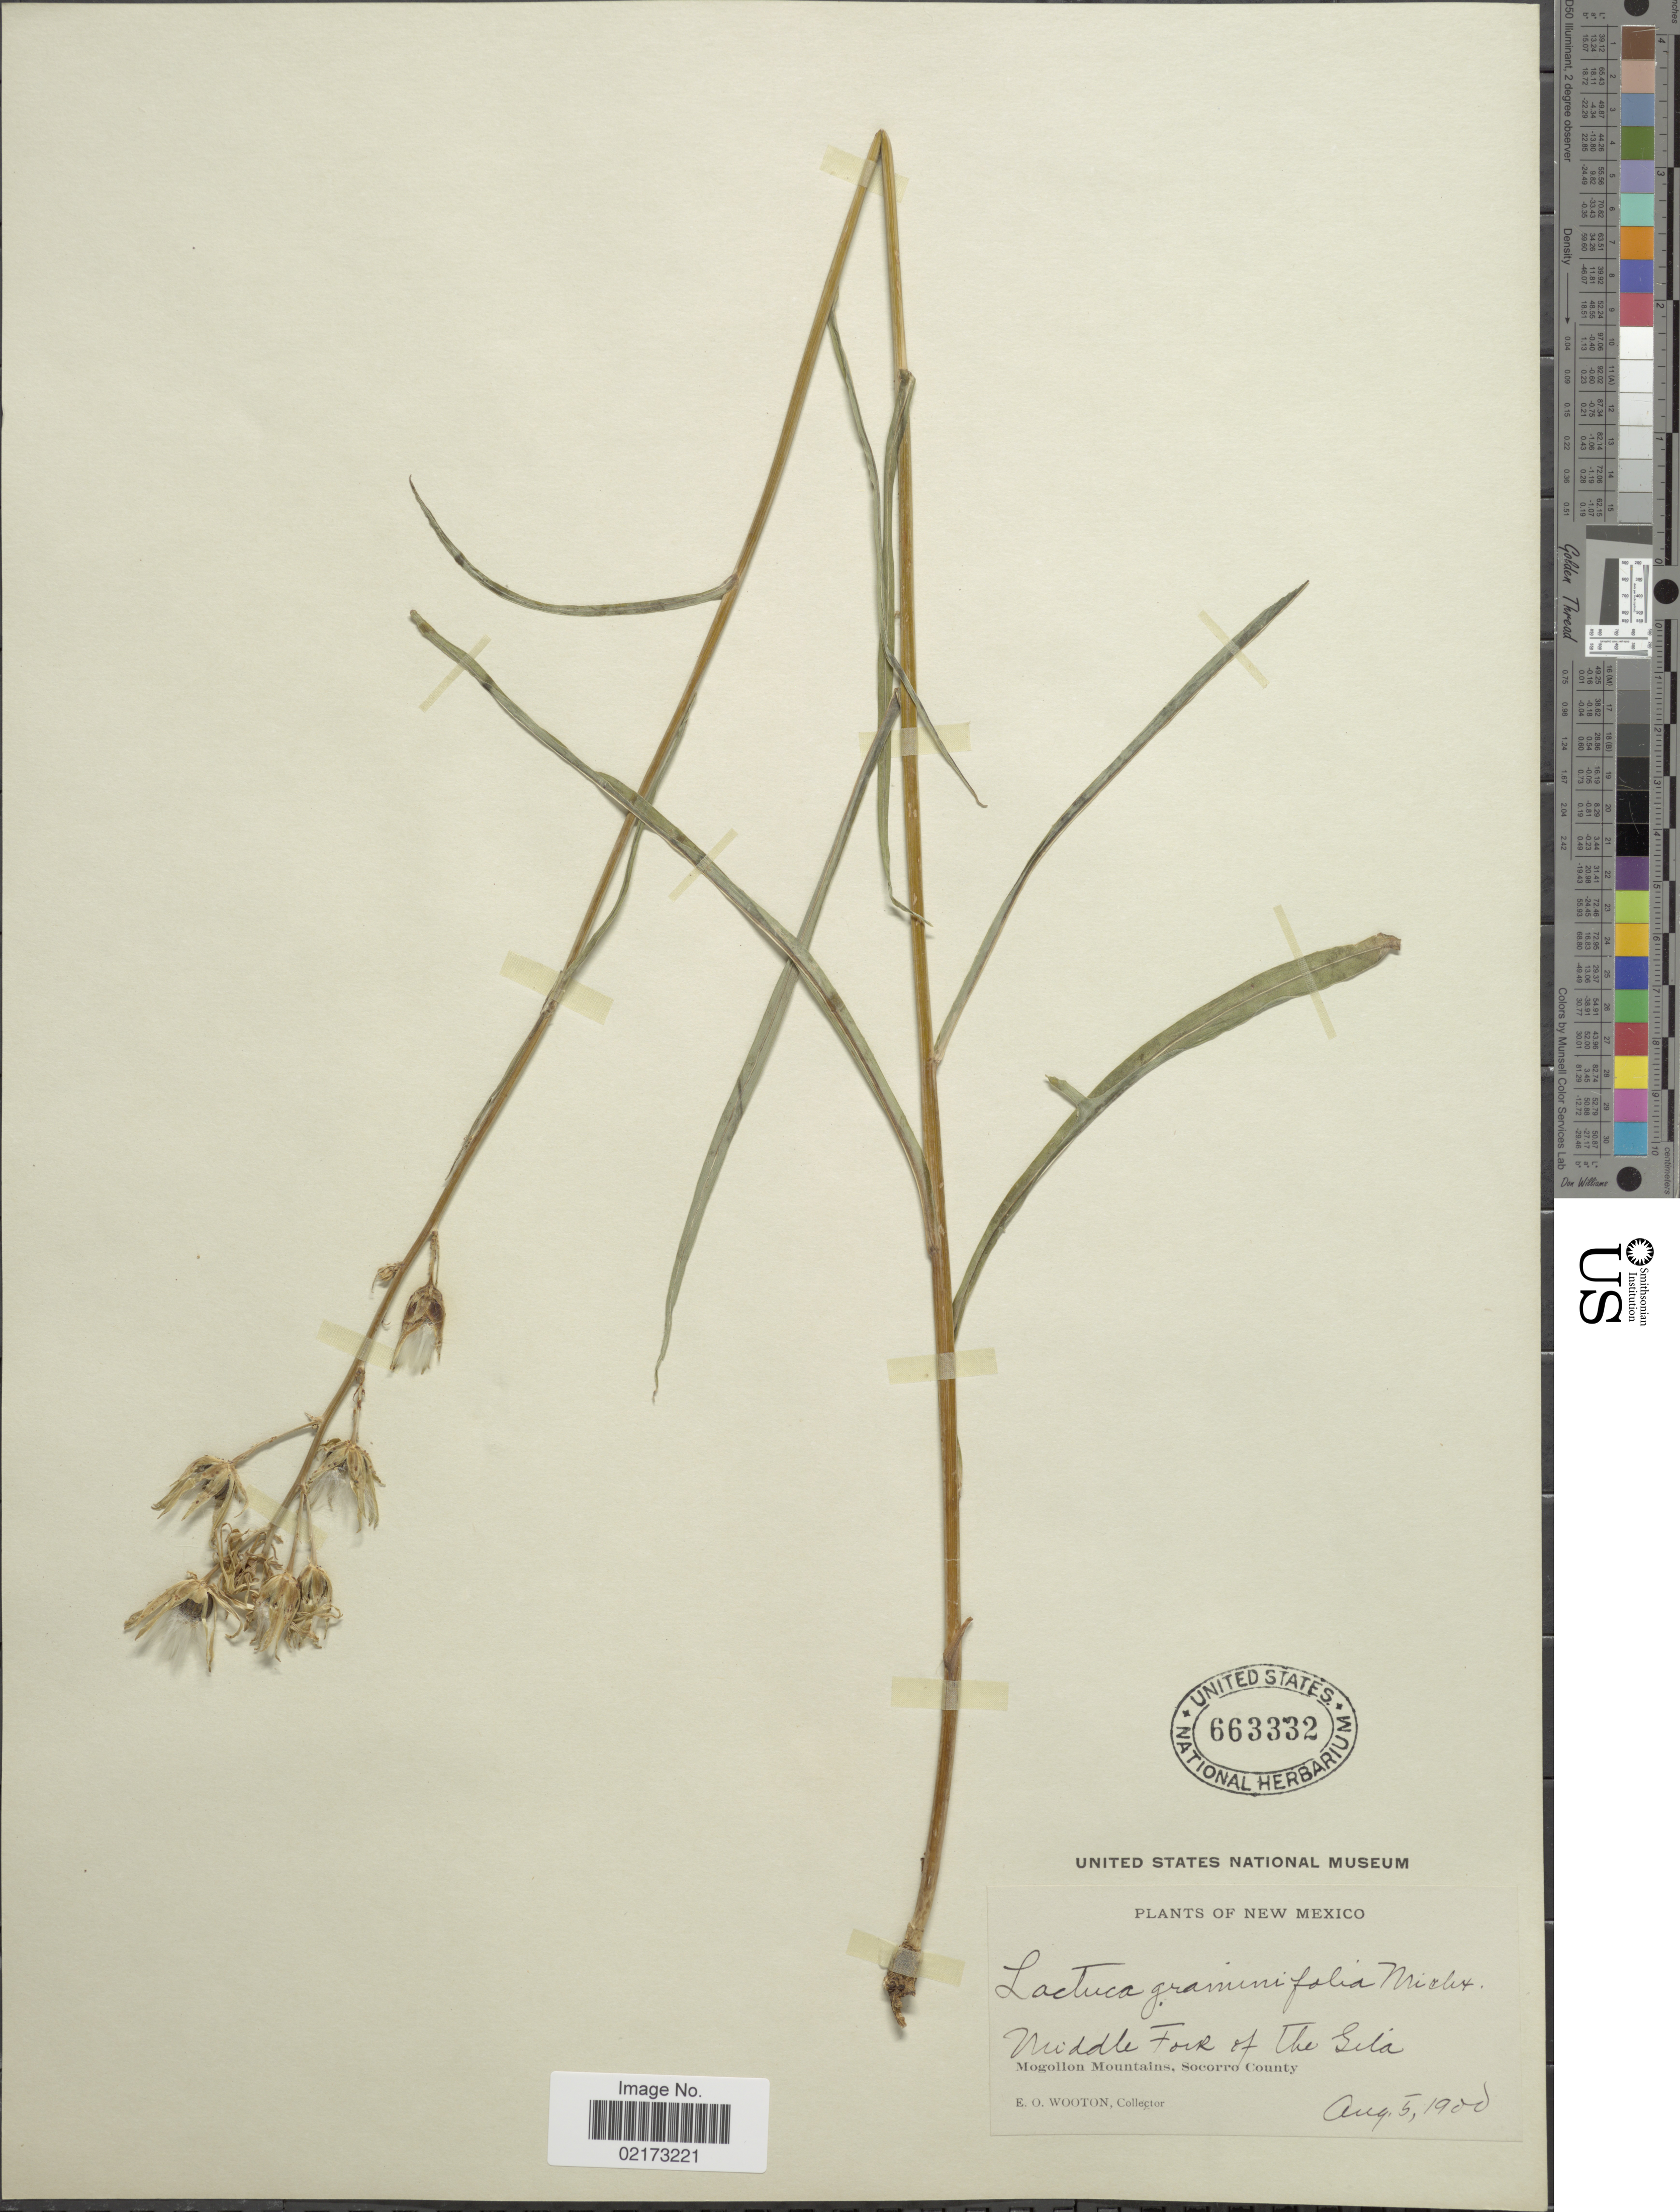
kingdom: Plantae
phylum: Tracheophyta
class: Magnoliopsida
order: Asterales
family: Asteraceae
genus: Lactuca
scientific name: Lactuca graminifolia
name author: Michx.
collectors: E. O. Wooton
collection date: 1900-08-05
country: United States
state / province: New Mexico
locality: Middle Fork of The Gila, Mogollon Mountains, Socorro County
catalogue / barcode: US 663332